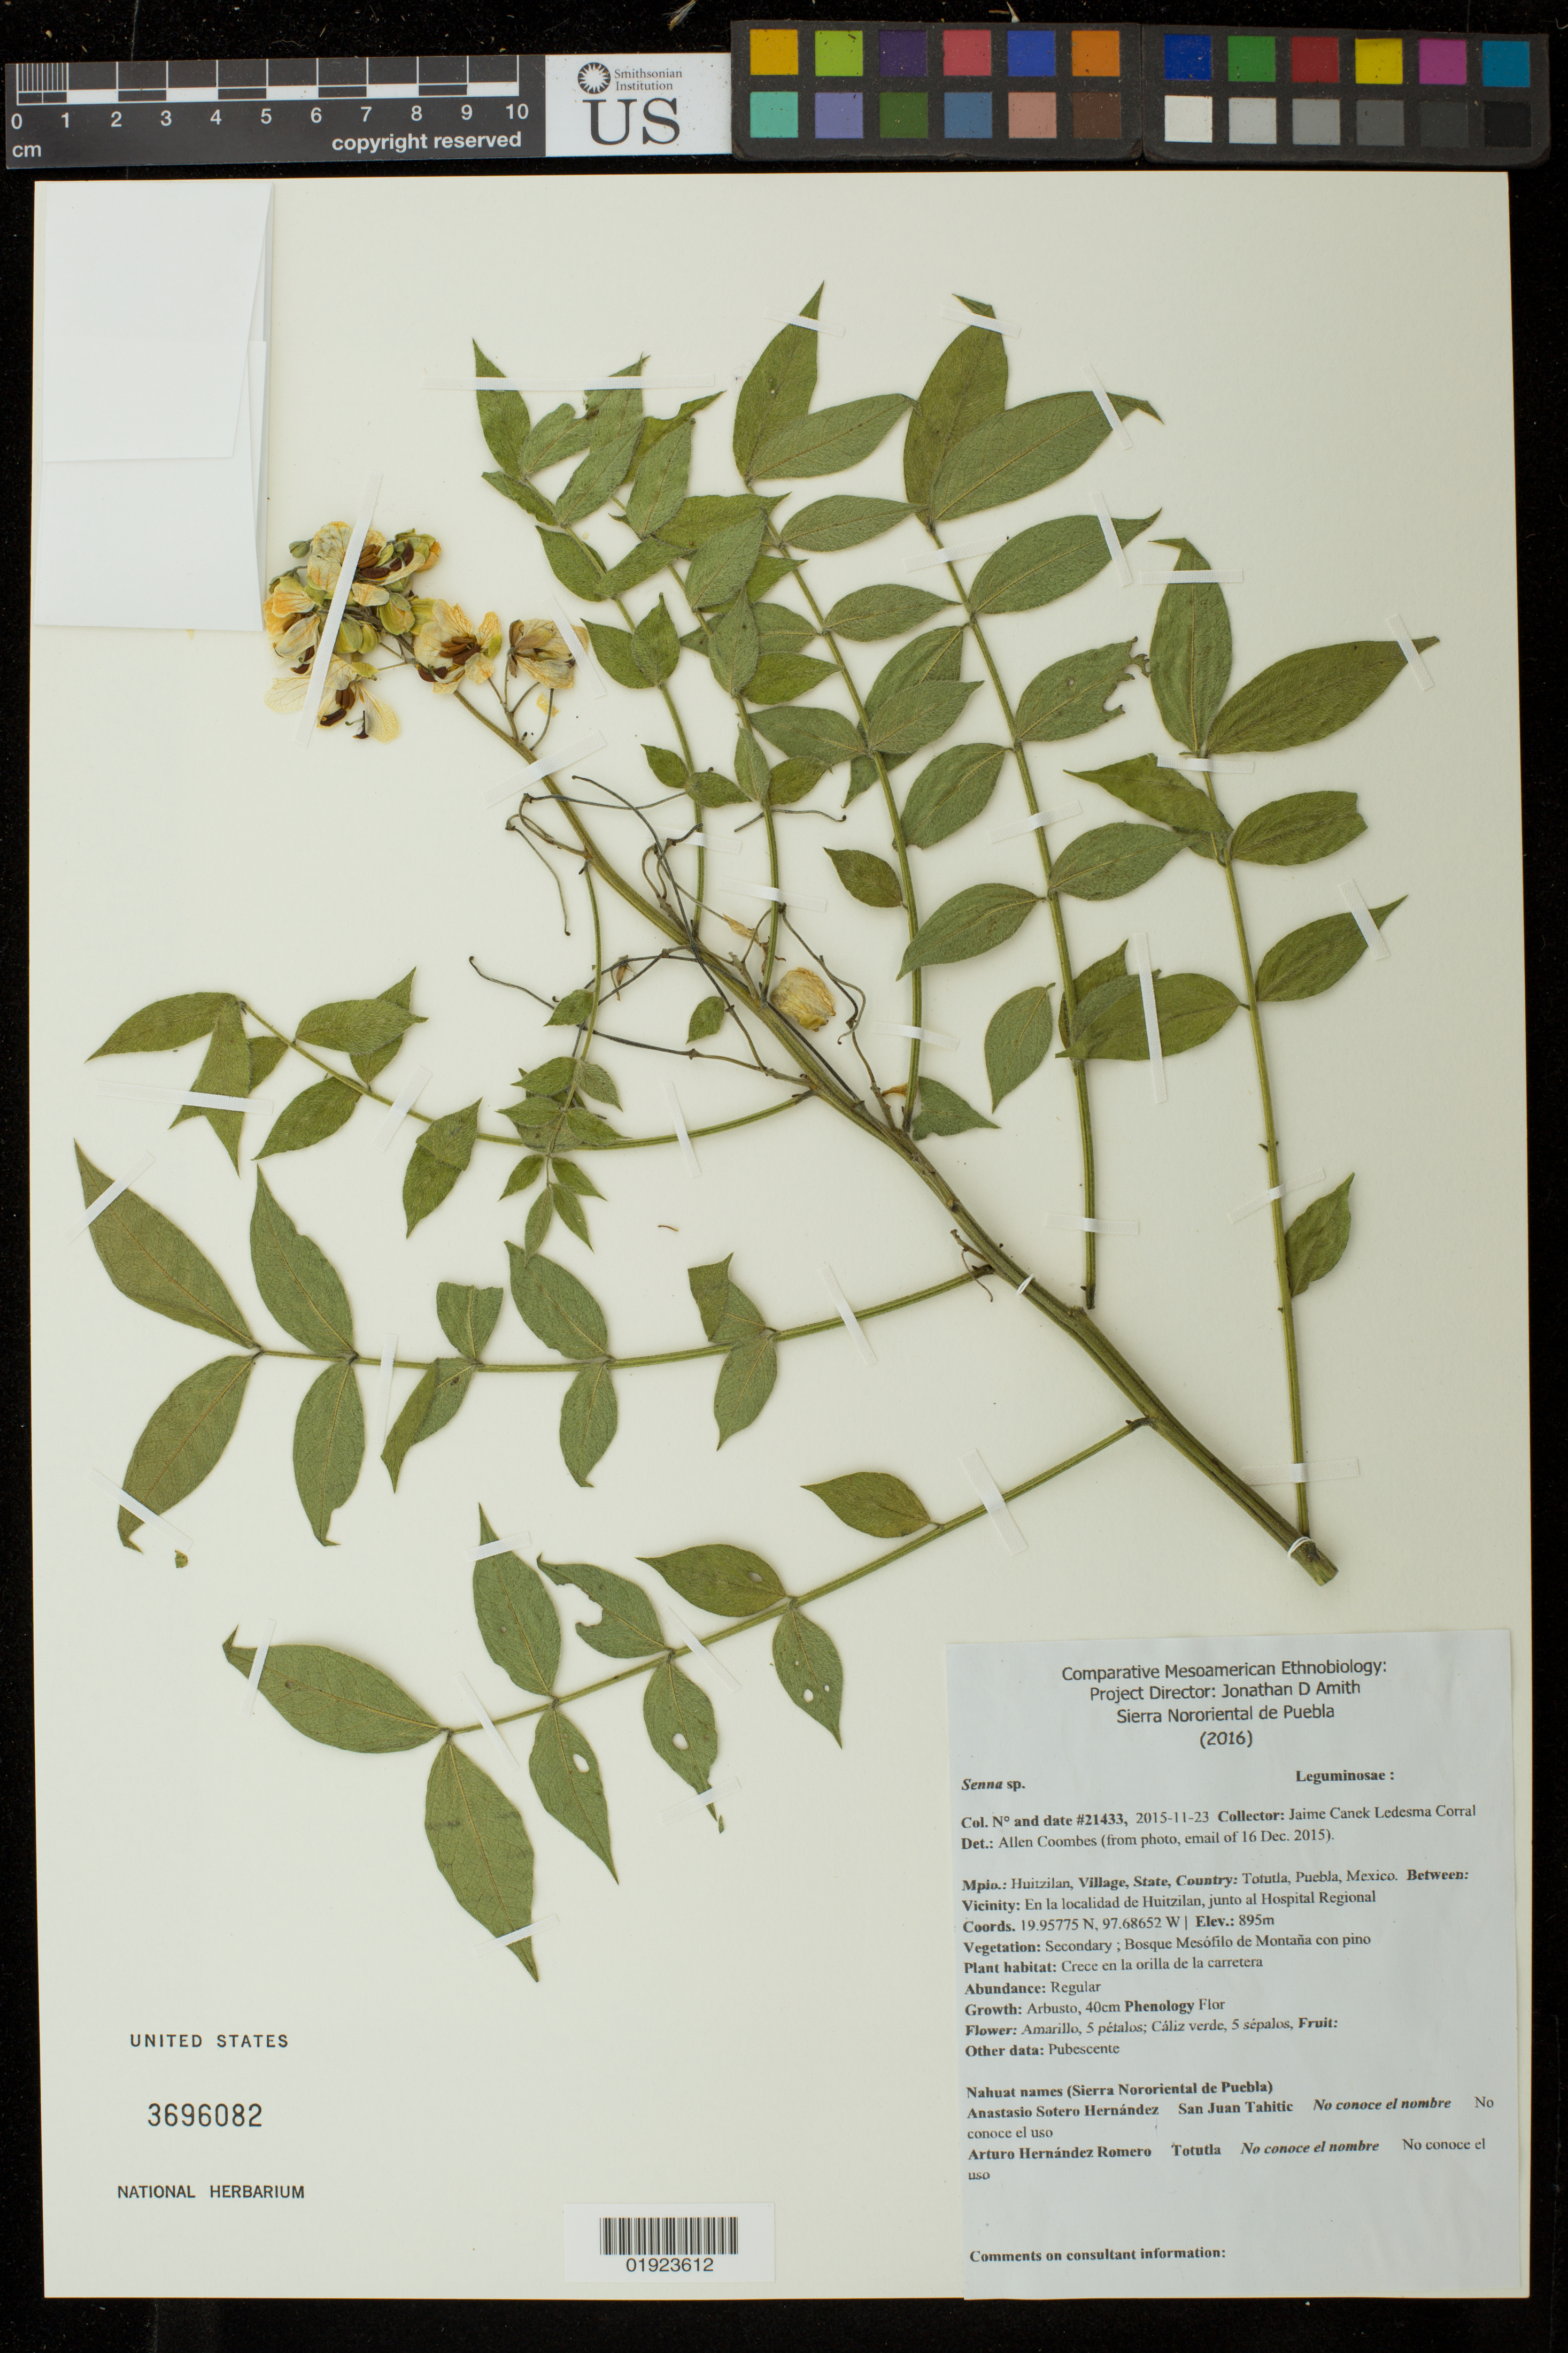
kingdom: Plantae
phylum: Tracheophyta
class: Magnoliopsida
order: Fabales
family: Fabaceae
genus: Senna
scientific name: Senna sp.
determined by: Coombes, Allen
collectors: Canek Ledesma C.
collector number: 21433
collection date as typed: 2015-11-23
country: Mexico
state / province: Puebla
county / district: Huitzilan de Serdán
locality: Totutla, Puebla, Mexico, En la localidad de Huitzilan, unto al Hospital Regional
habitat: Secondary; Bosque mesofilo de Montana con pino, crece en la orilla de la carretera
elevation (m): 895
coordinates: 19.95775N, 97.68652W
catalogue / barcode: US 3696082